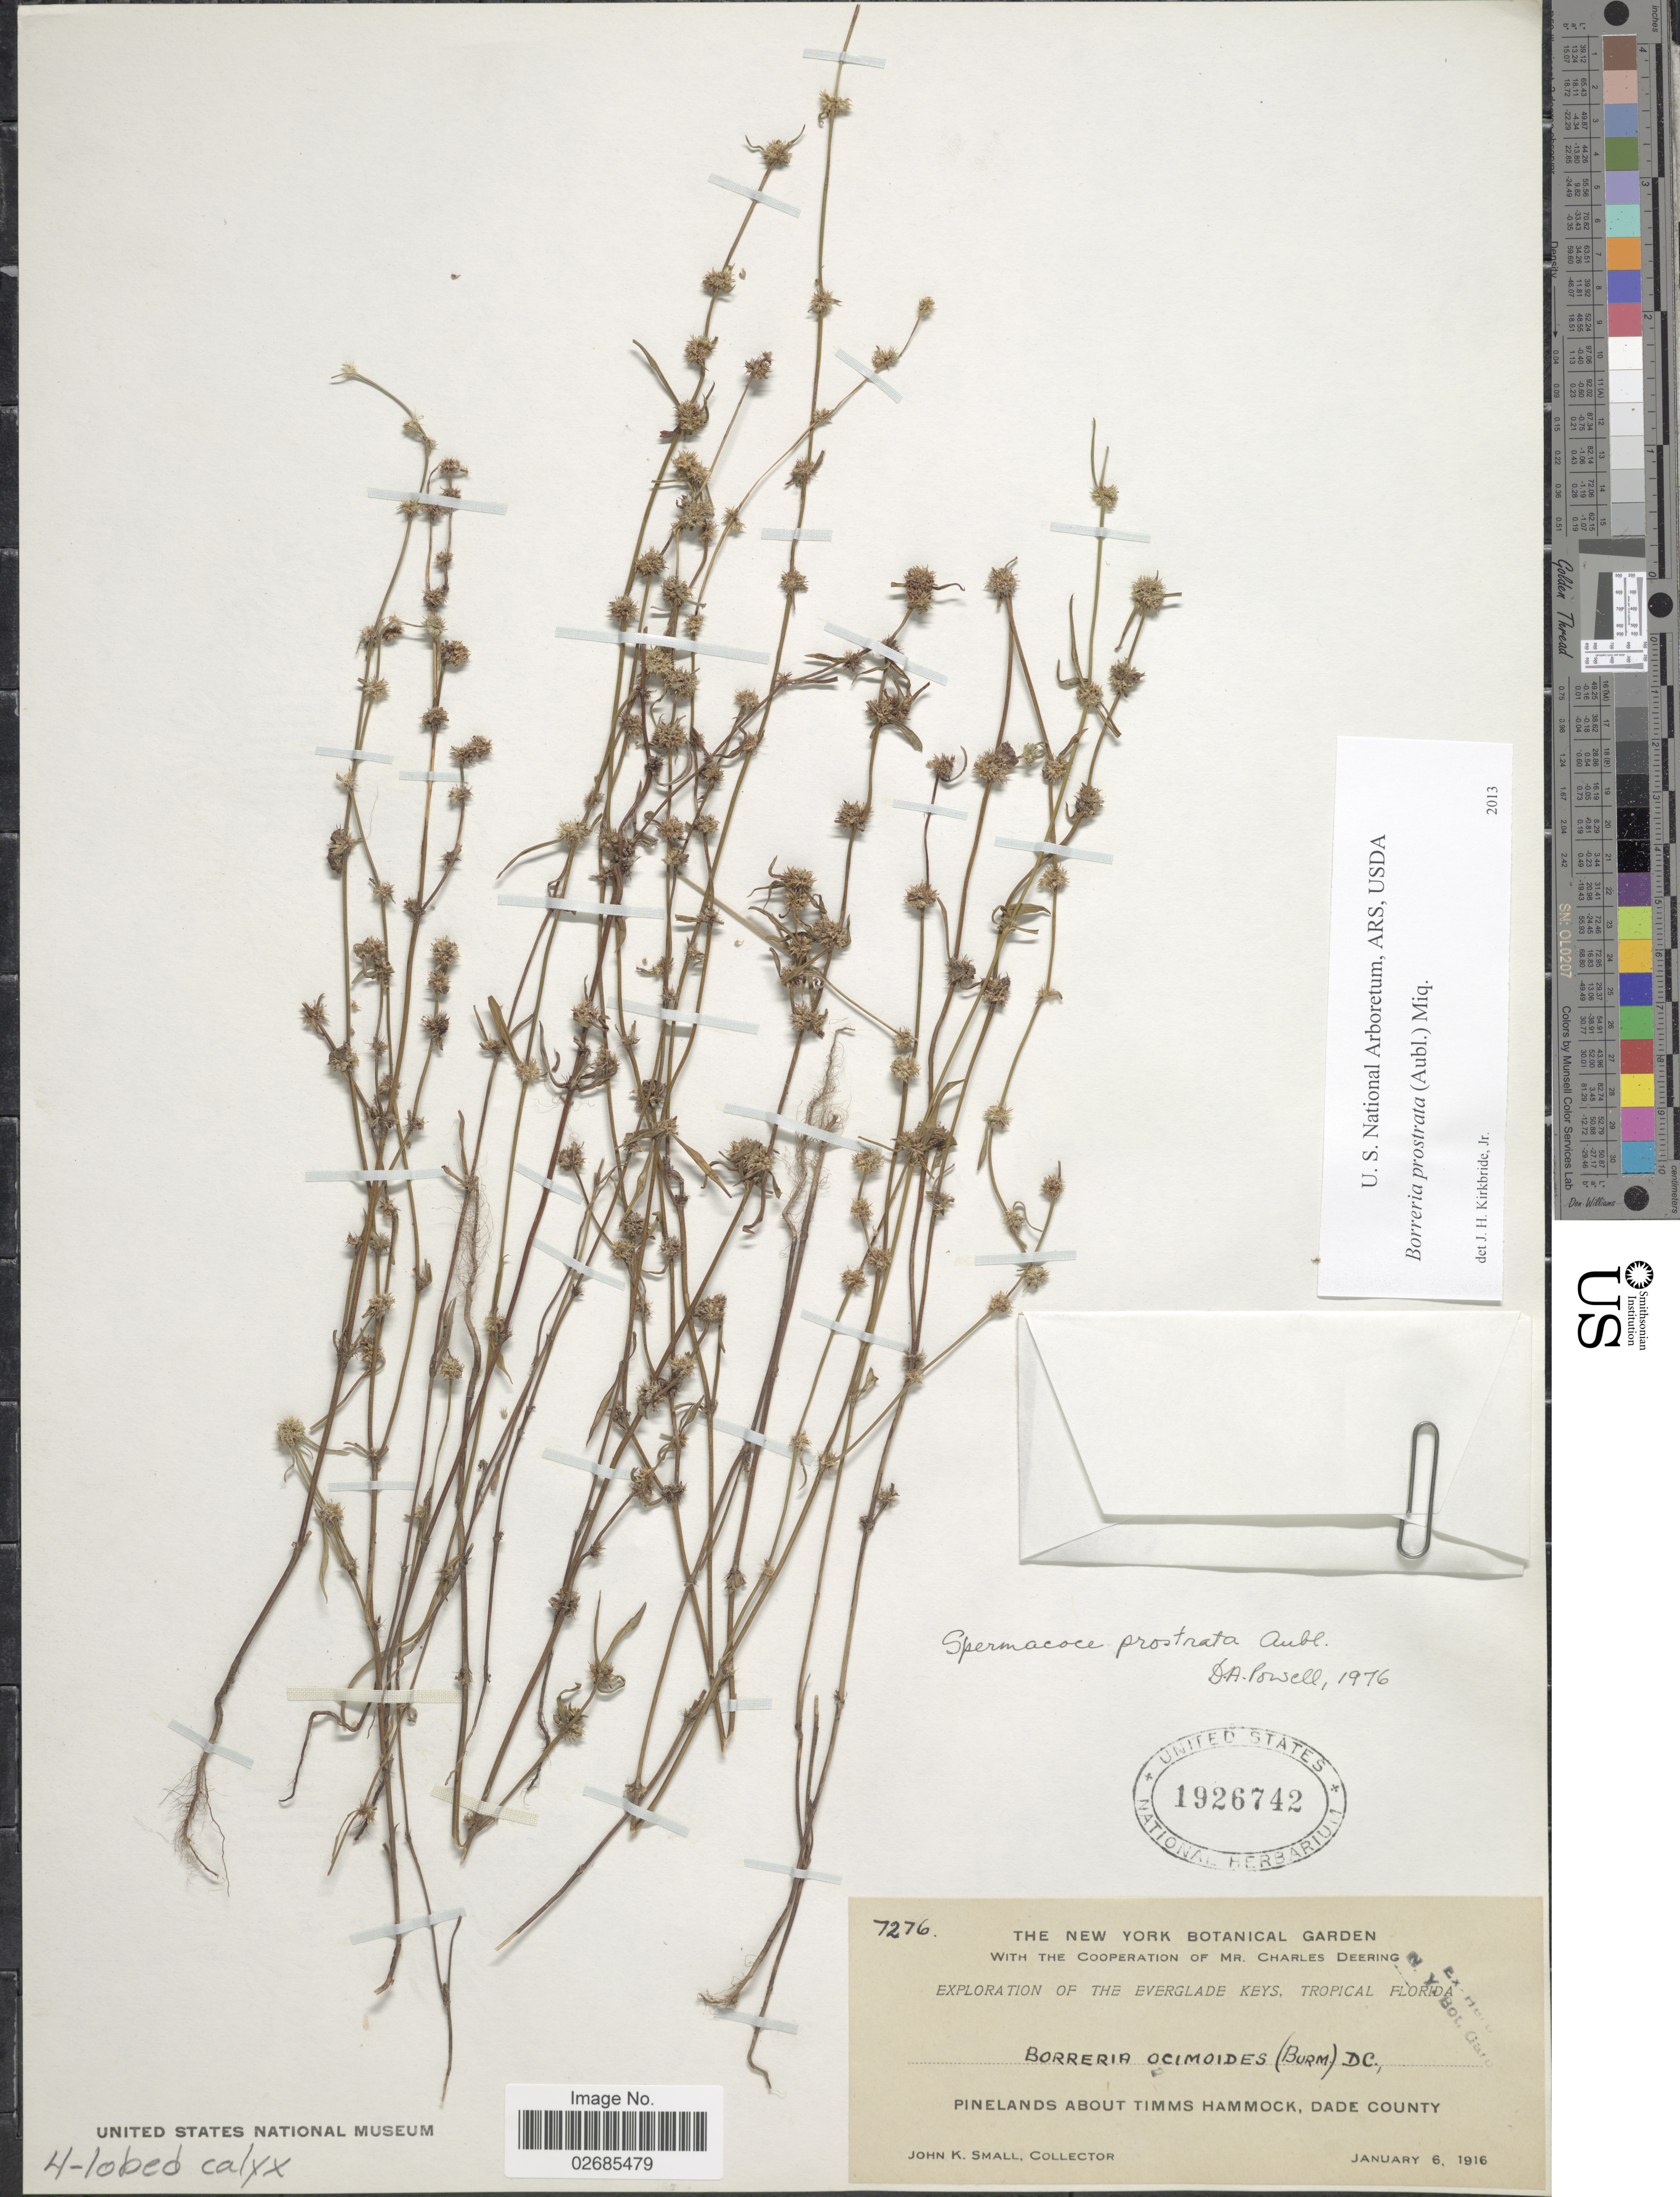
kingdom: Plantae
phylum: Tracheophyta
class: Magnoliopsida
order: Gentianales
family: Rubiaceae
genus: Borreria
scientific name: Borreria prostrata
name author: (Aubl.) Miq.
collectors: J. K. Small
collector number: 7276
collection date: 1916-01-06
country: United States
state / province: Florida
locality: Everglades Keys, Tropical Florida. Pinelands about Timms Hammock, Dade County.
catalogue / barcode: US 1926742